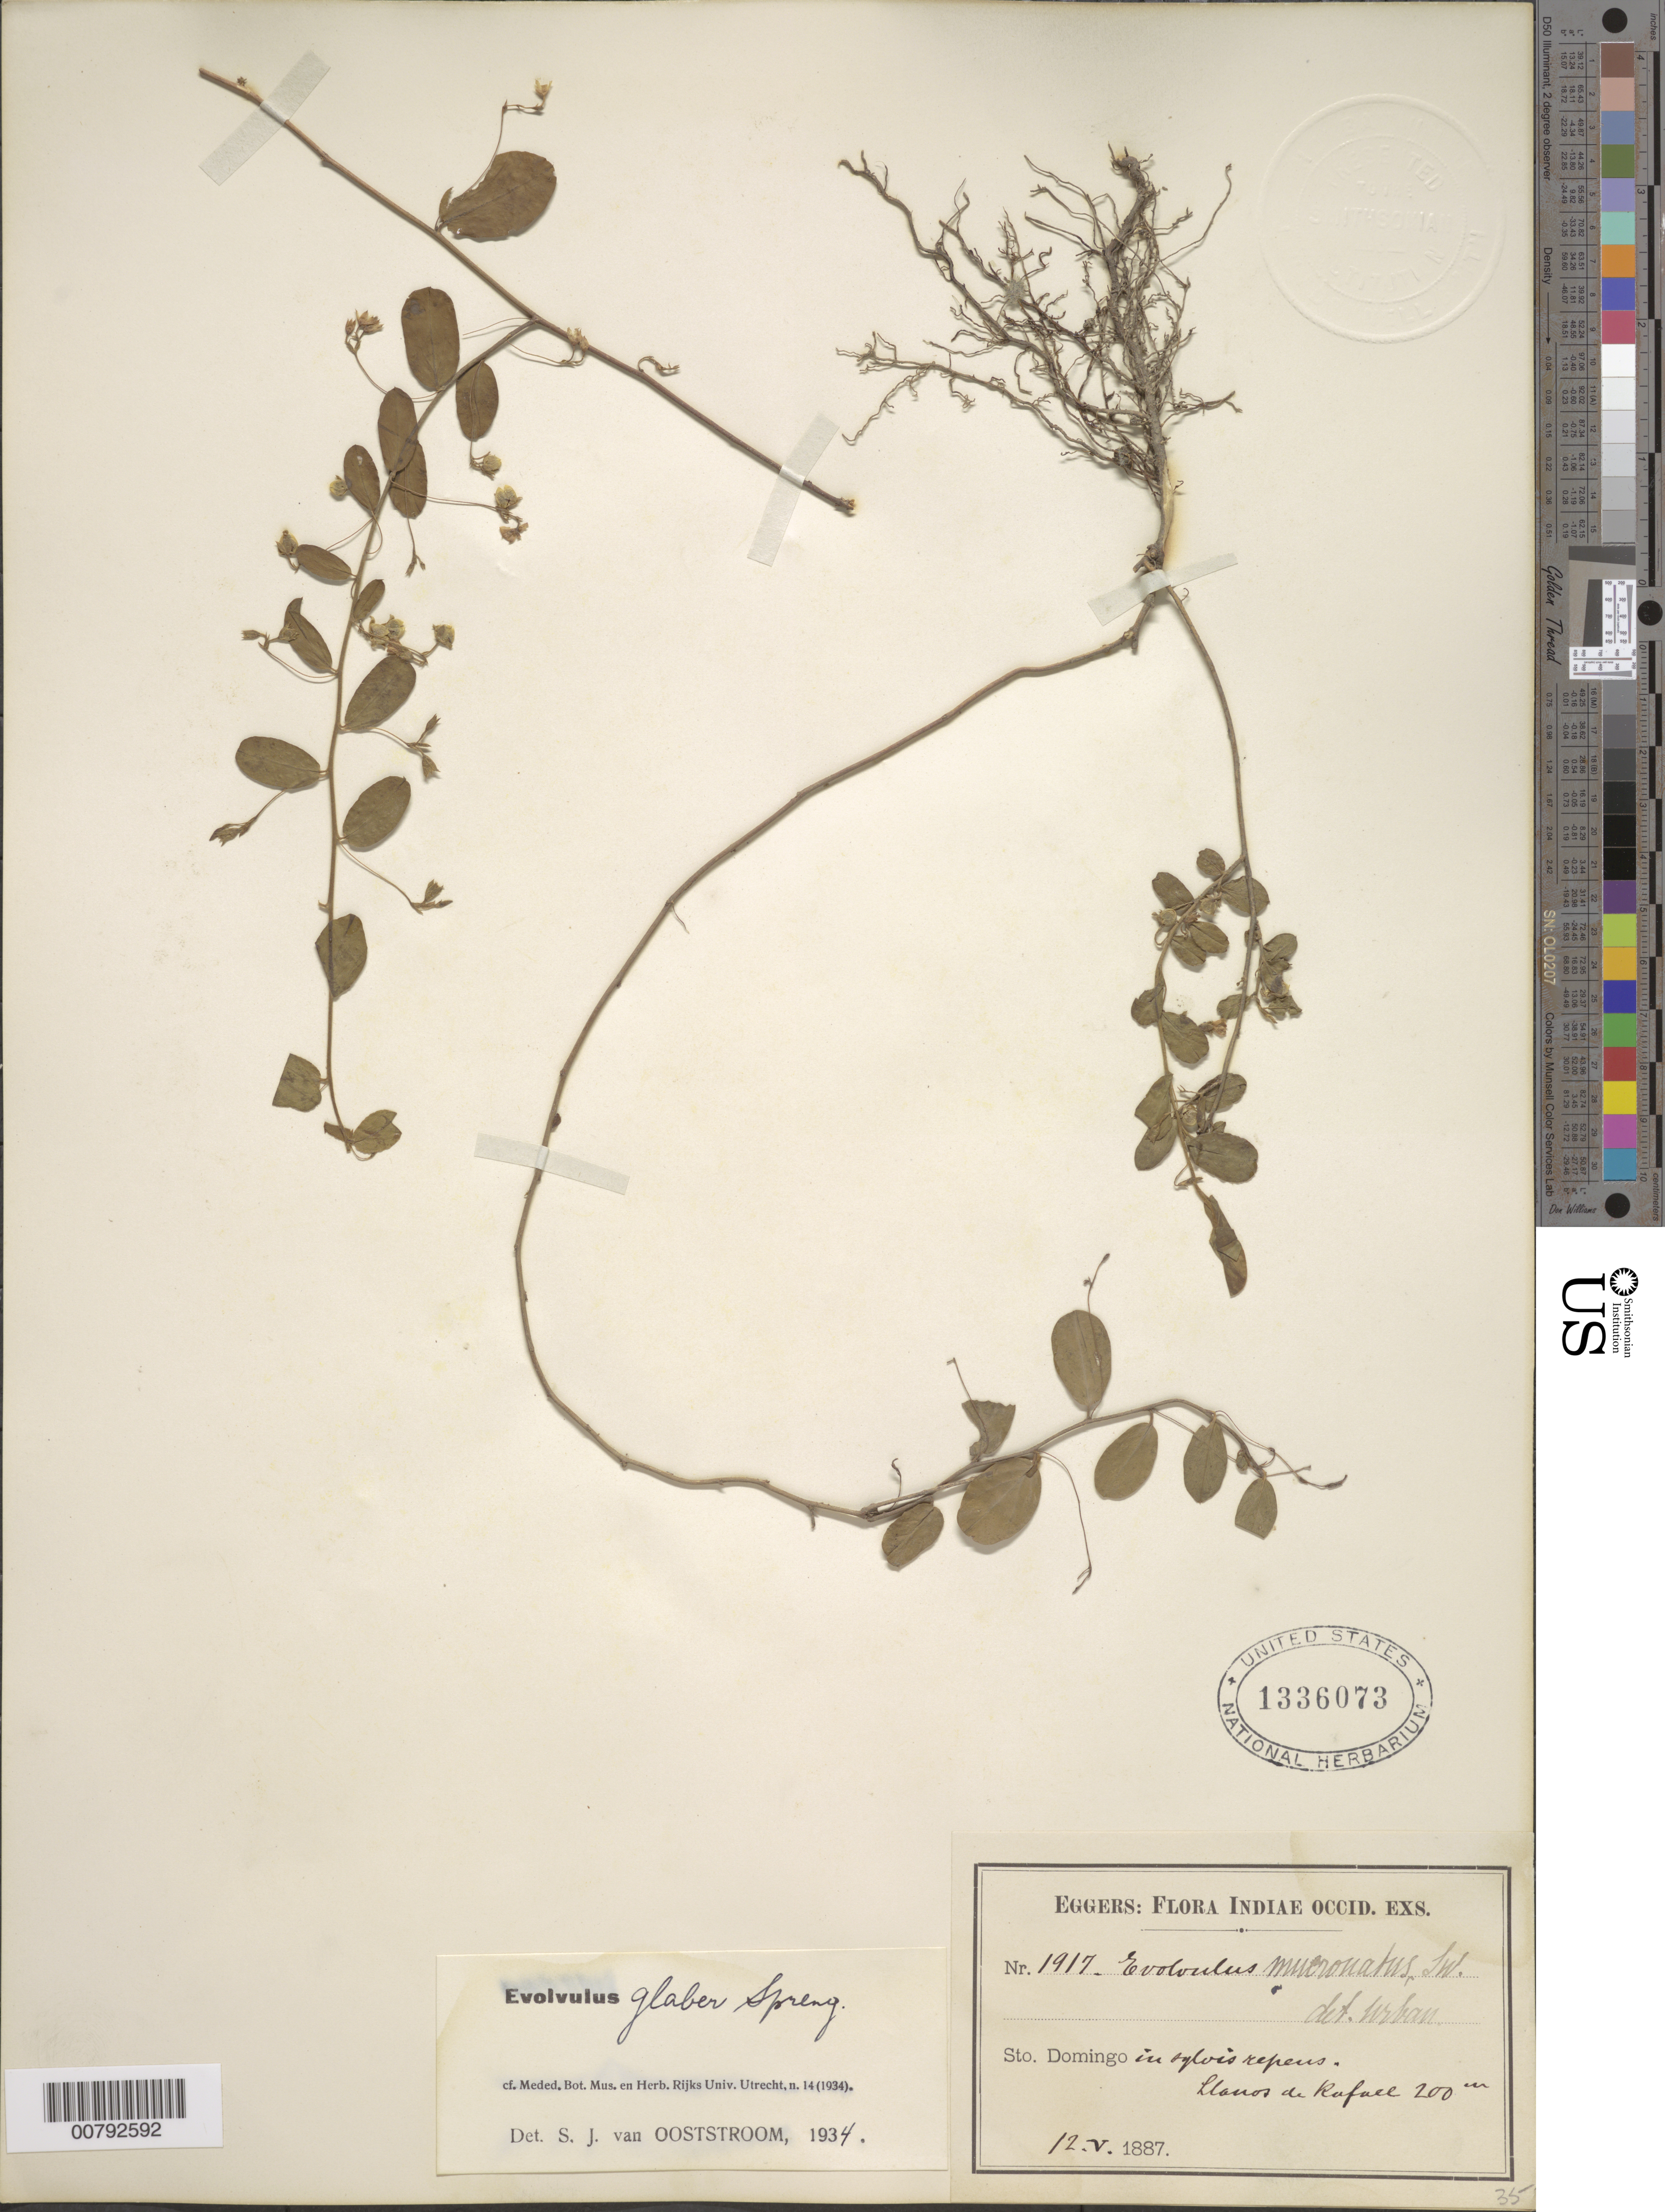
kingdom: Plantae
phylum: Tracheophyta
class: Magnoliopsida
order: Solanales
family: Convolvulaceae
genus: Evolvulus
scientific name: Evolvulus glaber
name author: Spreng.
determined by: Ooststroom, S. J. van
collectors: H. F. A. von Eggers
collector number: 1917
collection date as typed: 12 May 1887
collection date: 1887-05-12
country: Dominican Republic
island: Hispaniola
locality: Llanos de Rafael.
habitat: In sylvis repens.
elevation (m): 200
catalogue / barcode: US 1336073